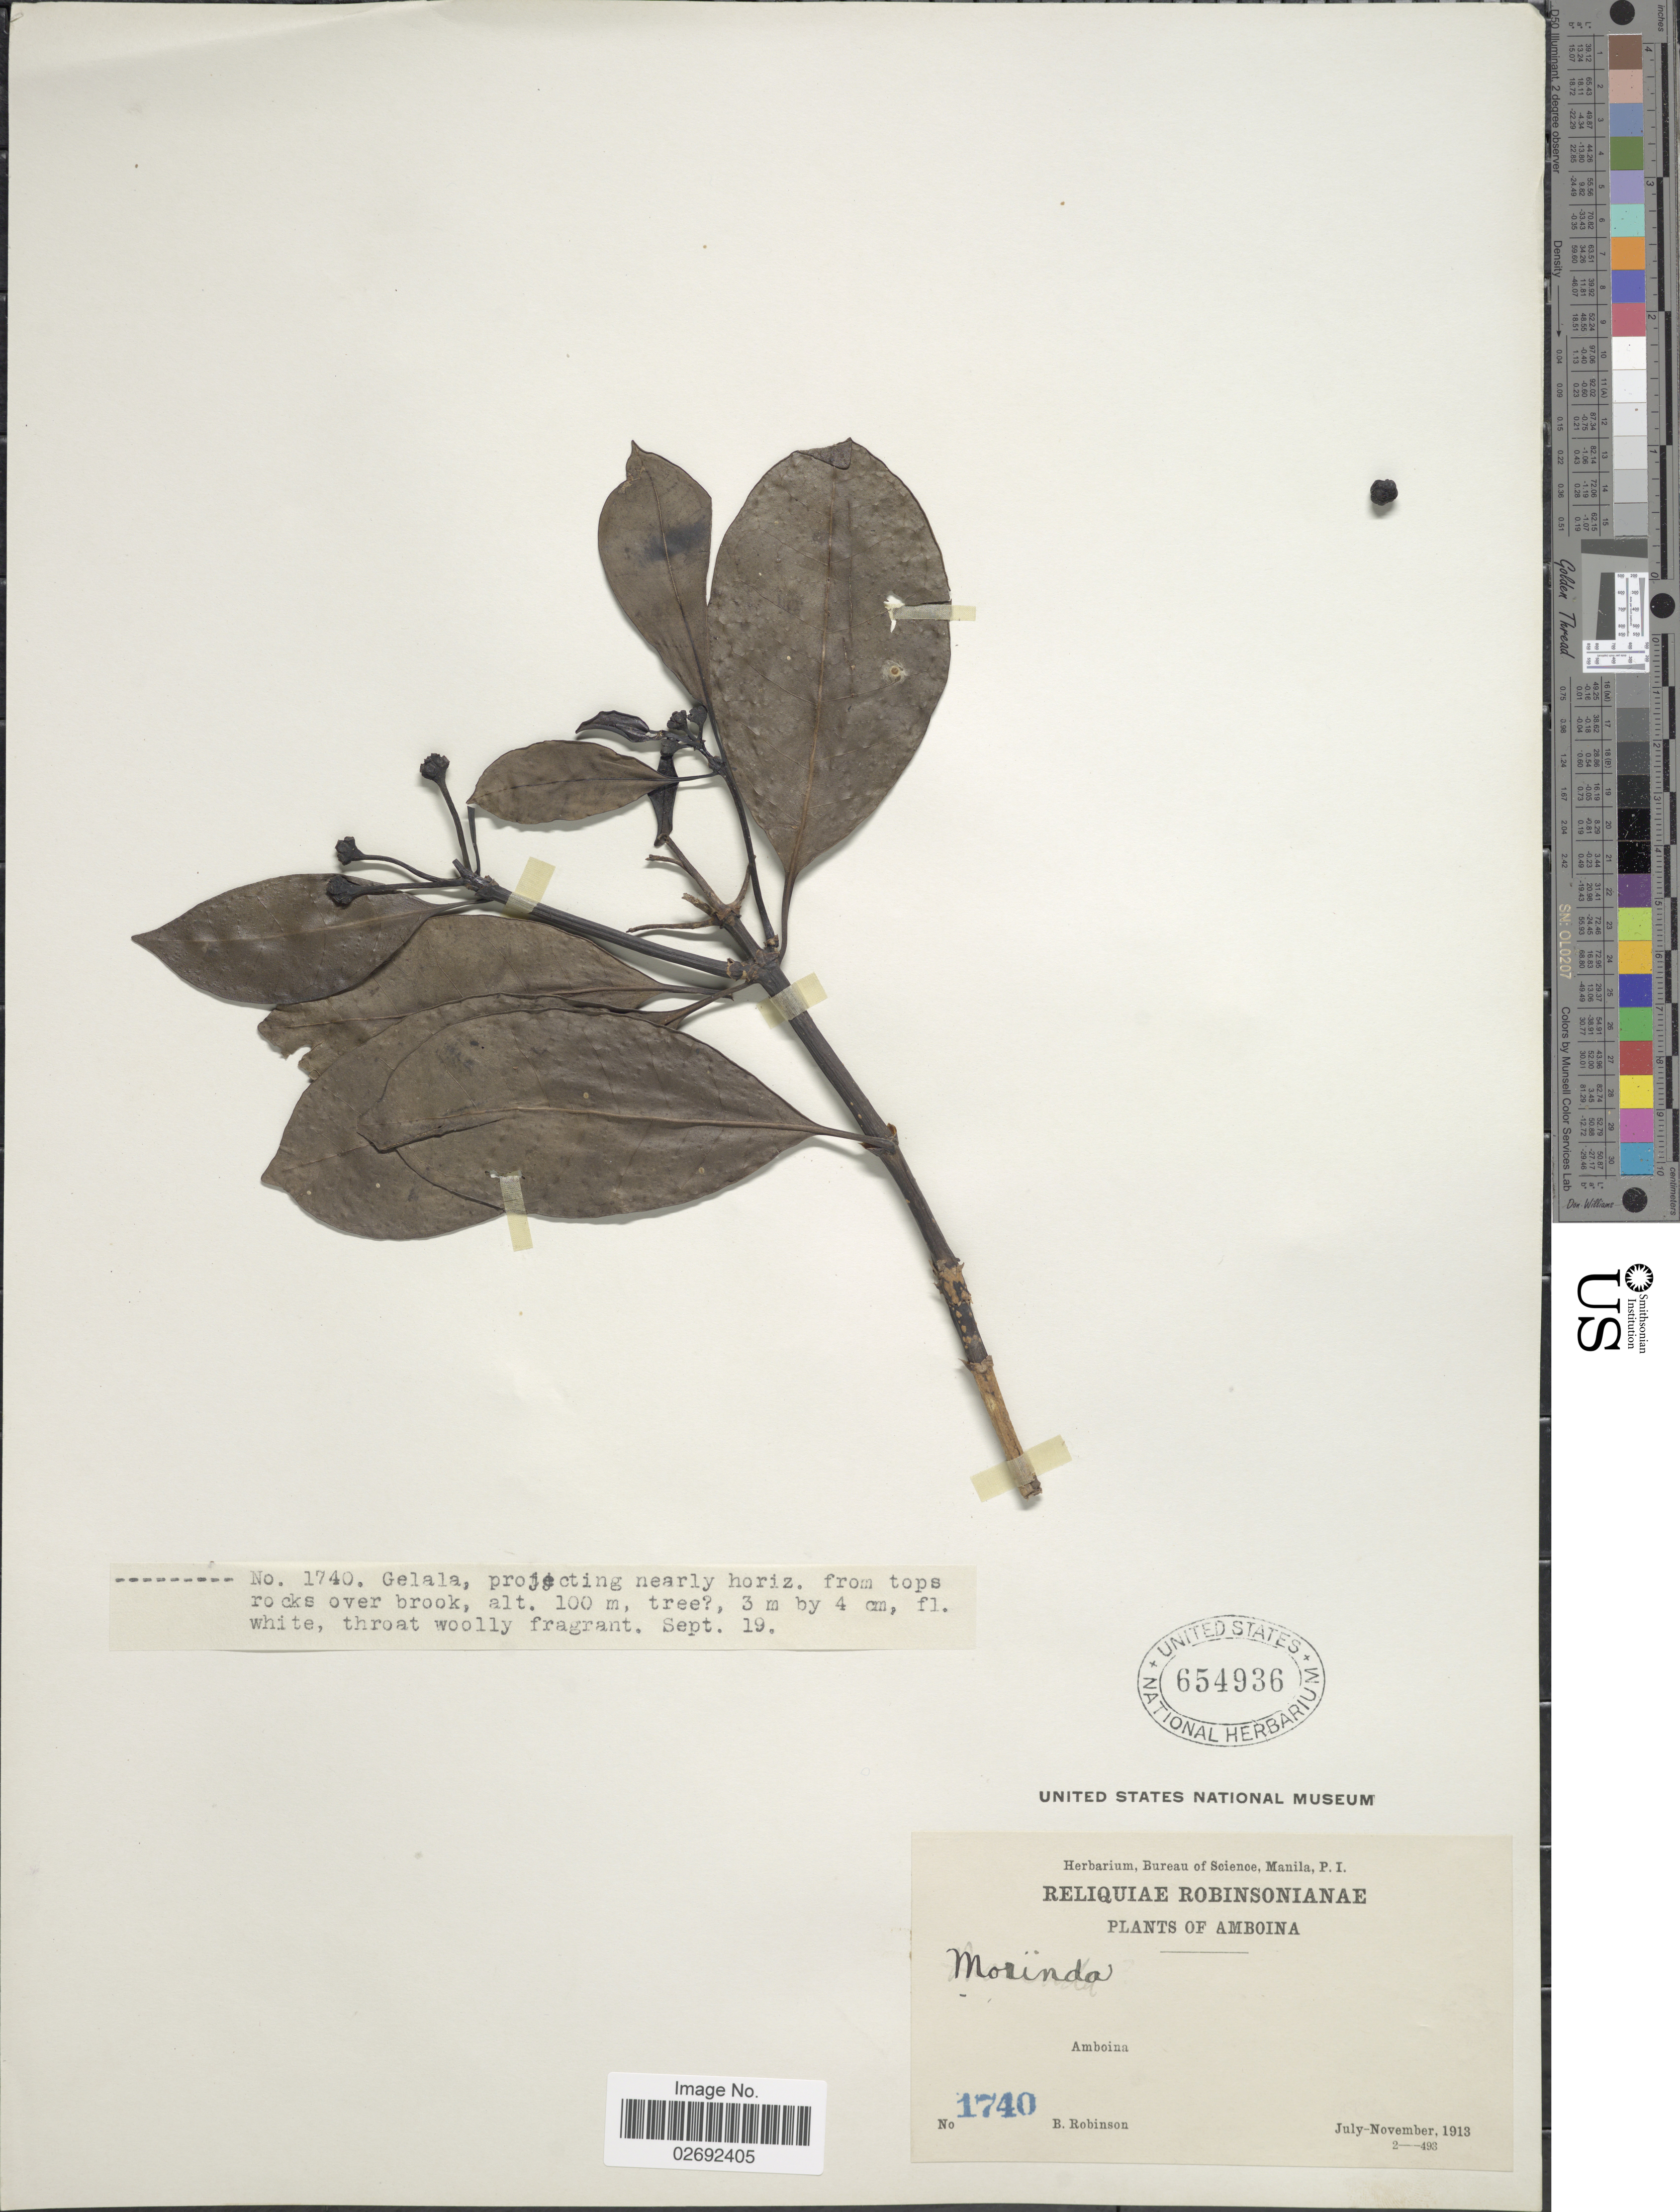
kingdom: Plantae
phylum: Tracheophyta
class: Magnoliopsida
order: Gentianales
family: Rubiaceae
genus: Morinda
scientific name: Morinda sp.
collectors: B. Robinson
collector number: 1740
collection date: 1913-09-19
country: Indonesia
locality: Amboina. Gelala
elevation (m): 100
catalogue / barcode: US 564936